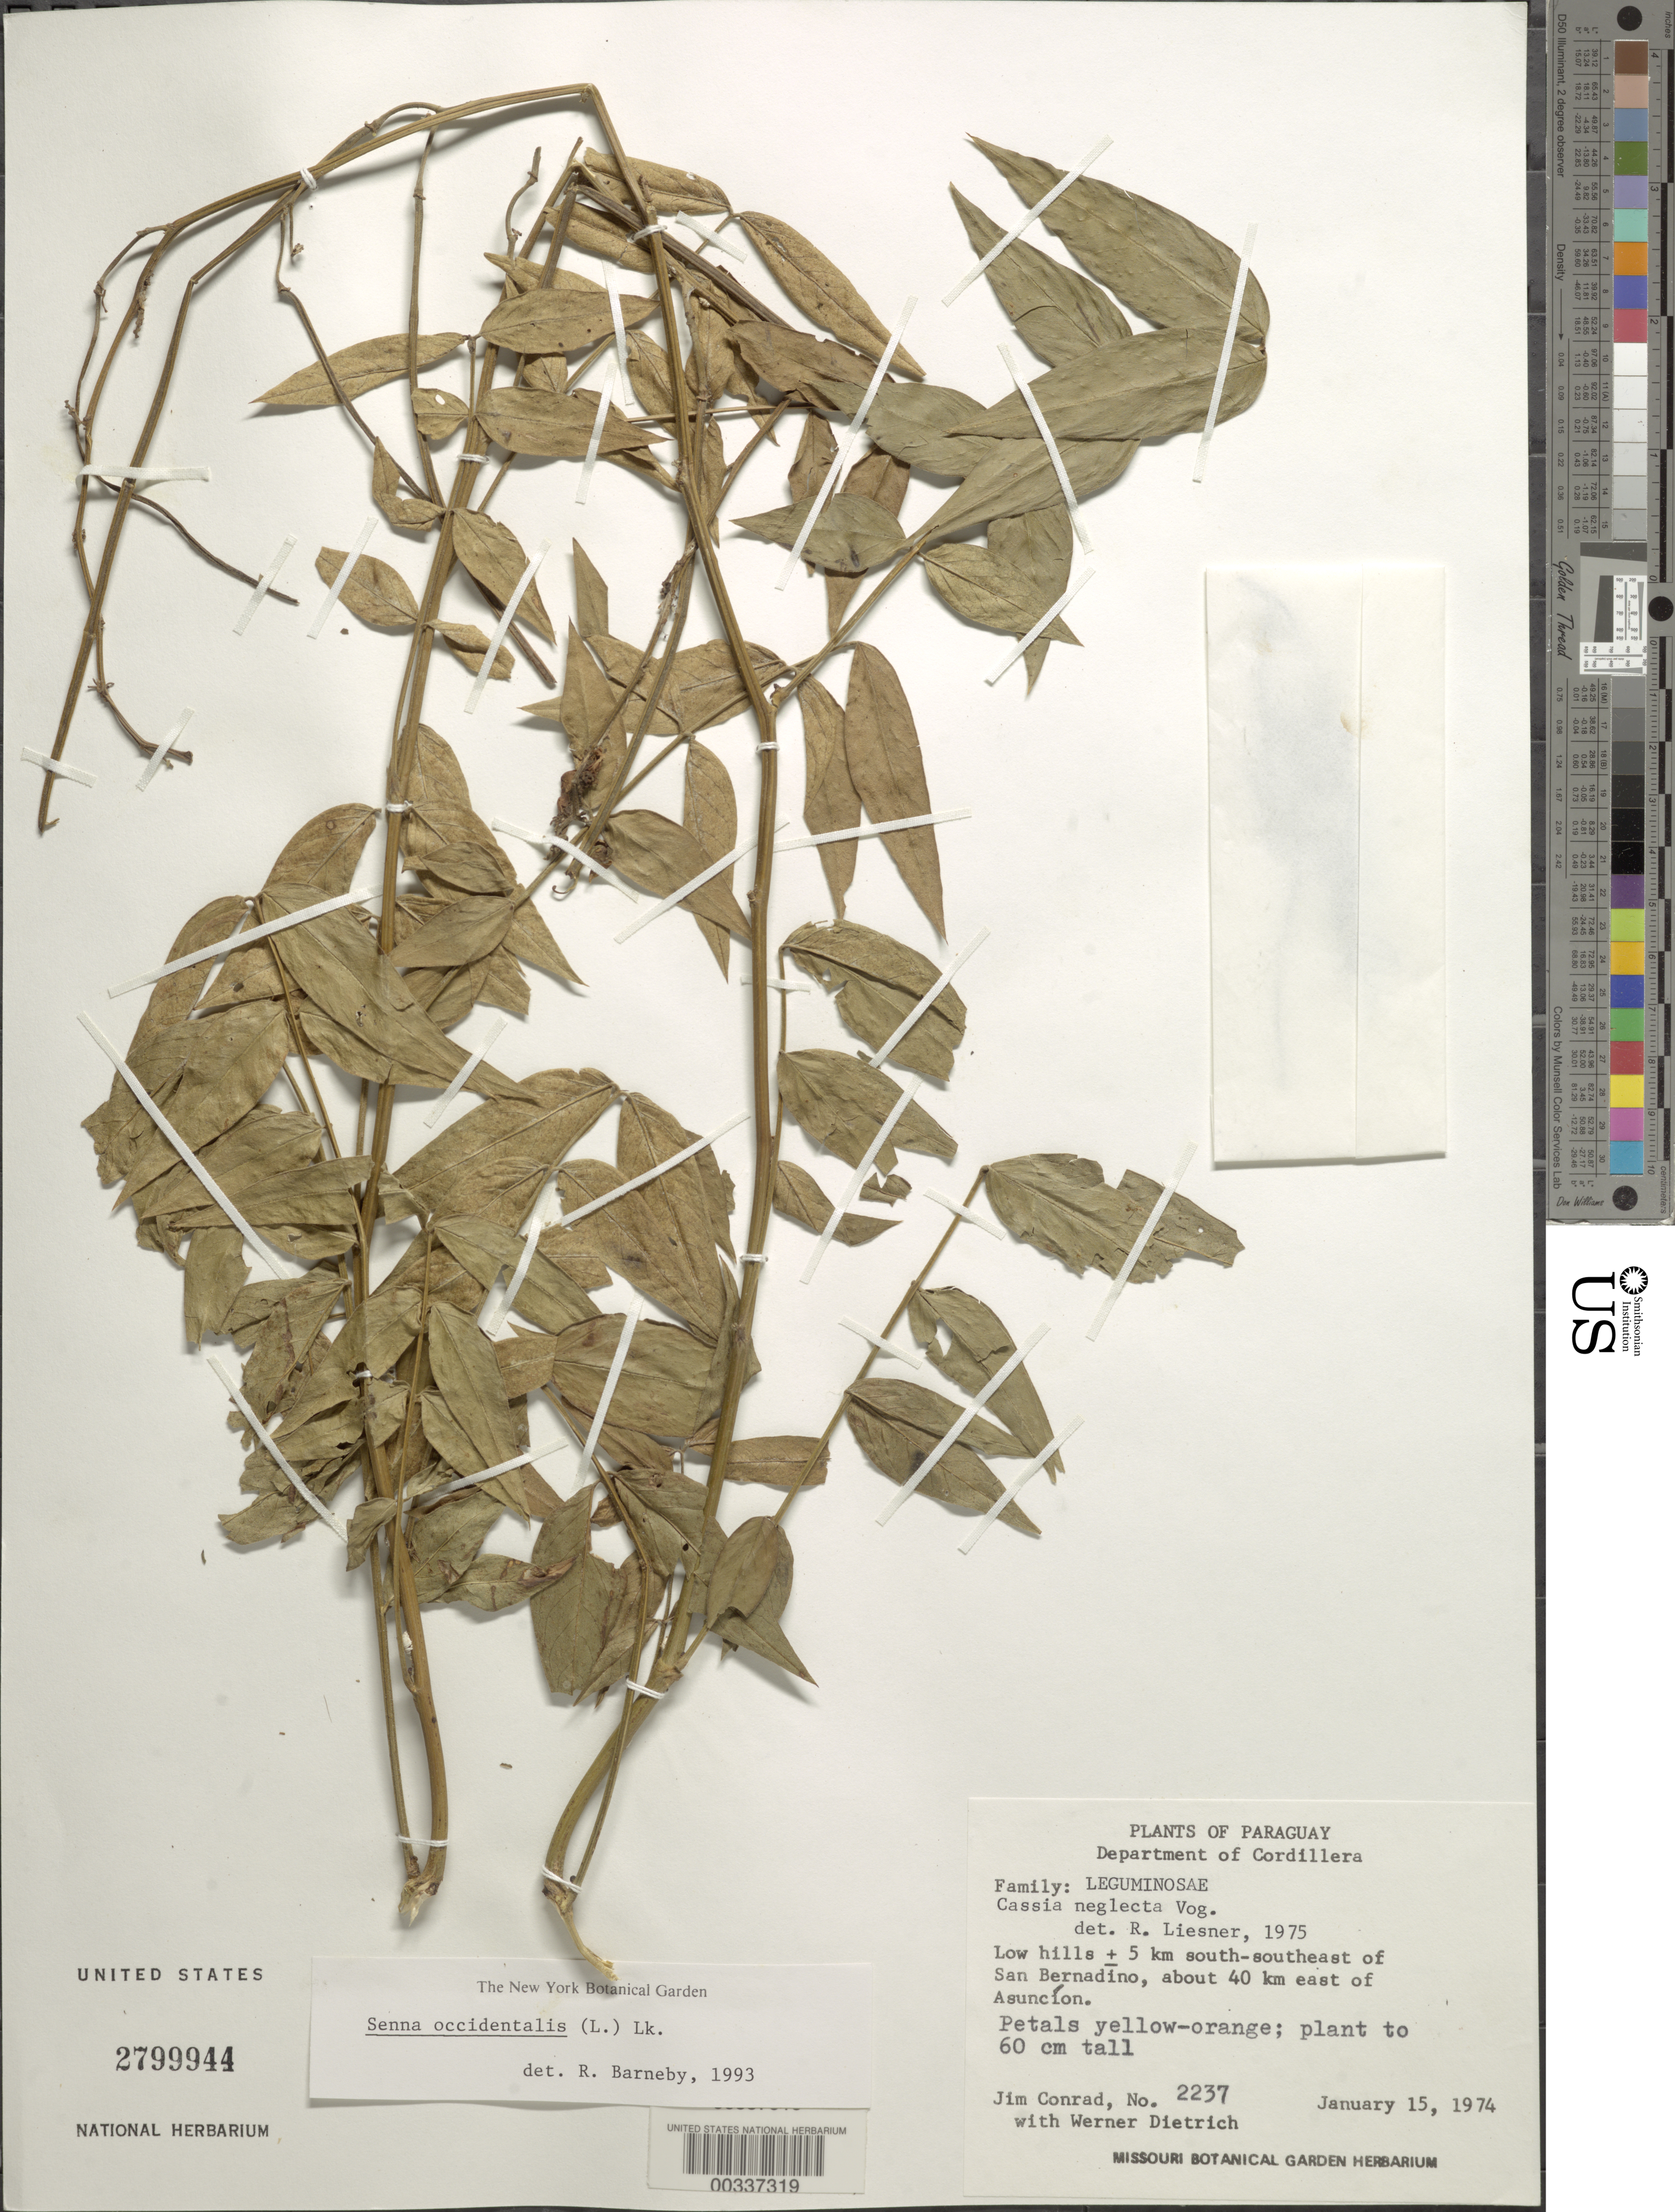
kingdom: Plantae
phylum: Tracheophyta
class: Magnoliopsida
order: Fabales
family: Fabaceae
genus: Senna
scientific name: Senna occidentalis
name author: (L.) Link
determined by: Barneby, Rupert C., (NY)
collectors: J. Conrad & W. Dietrich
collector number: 2237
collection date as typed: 15 Jan 1974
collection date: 1974-01-15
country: Paraguay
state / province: Cordillera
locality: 5 km sse of san bernadino, about 40 km e of asuncion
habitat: Low hills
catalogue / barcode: US 2799944